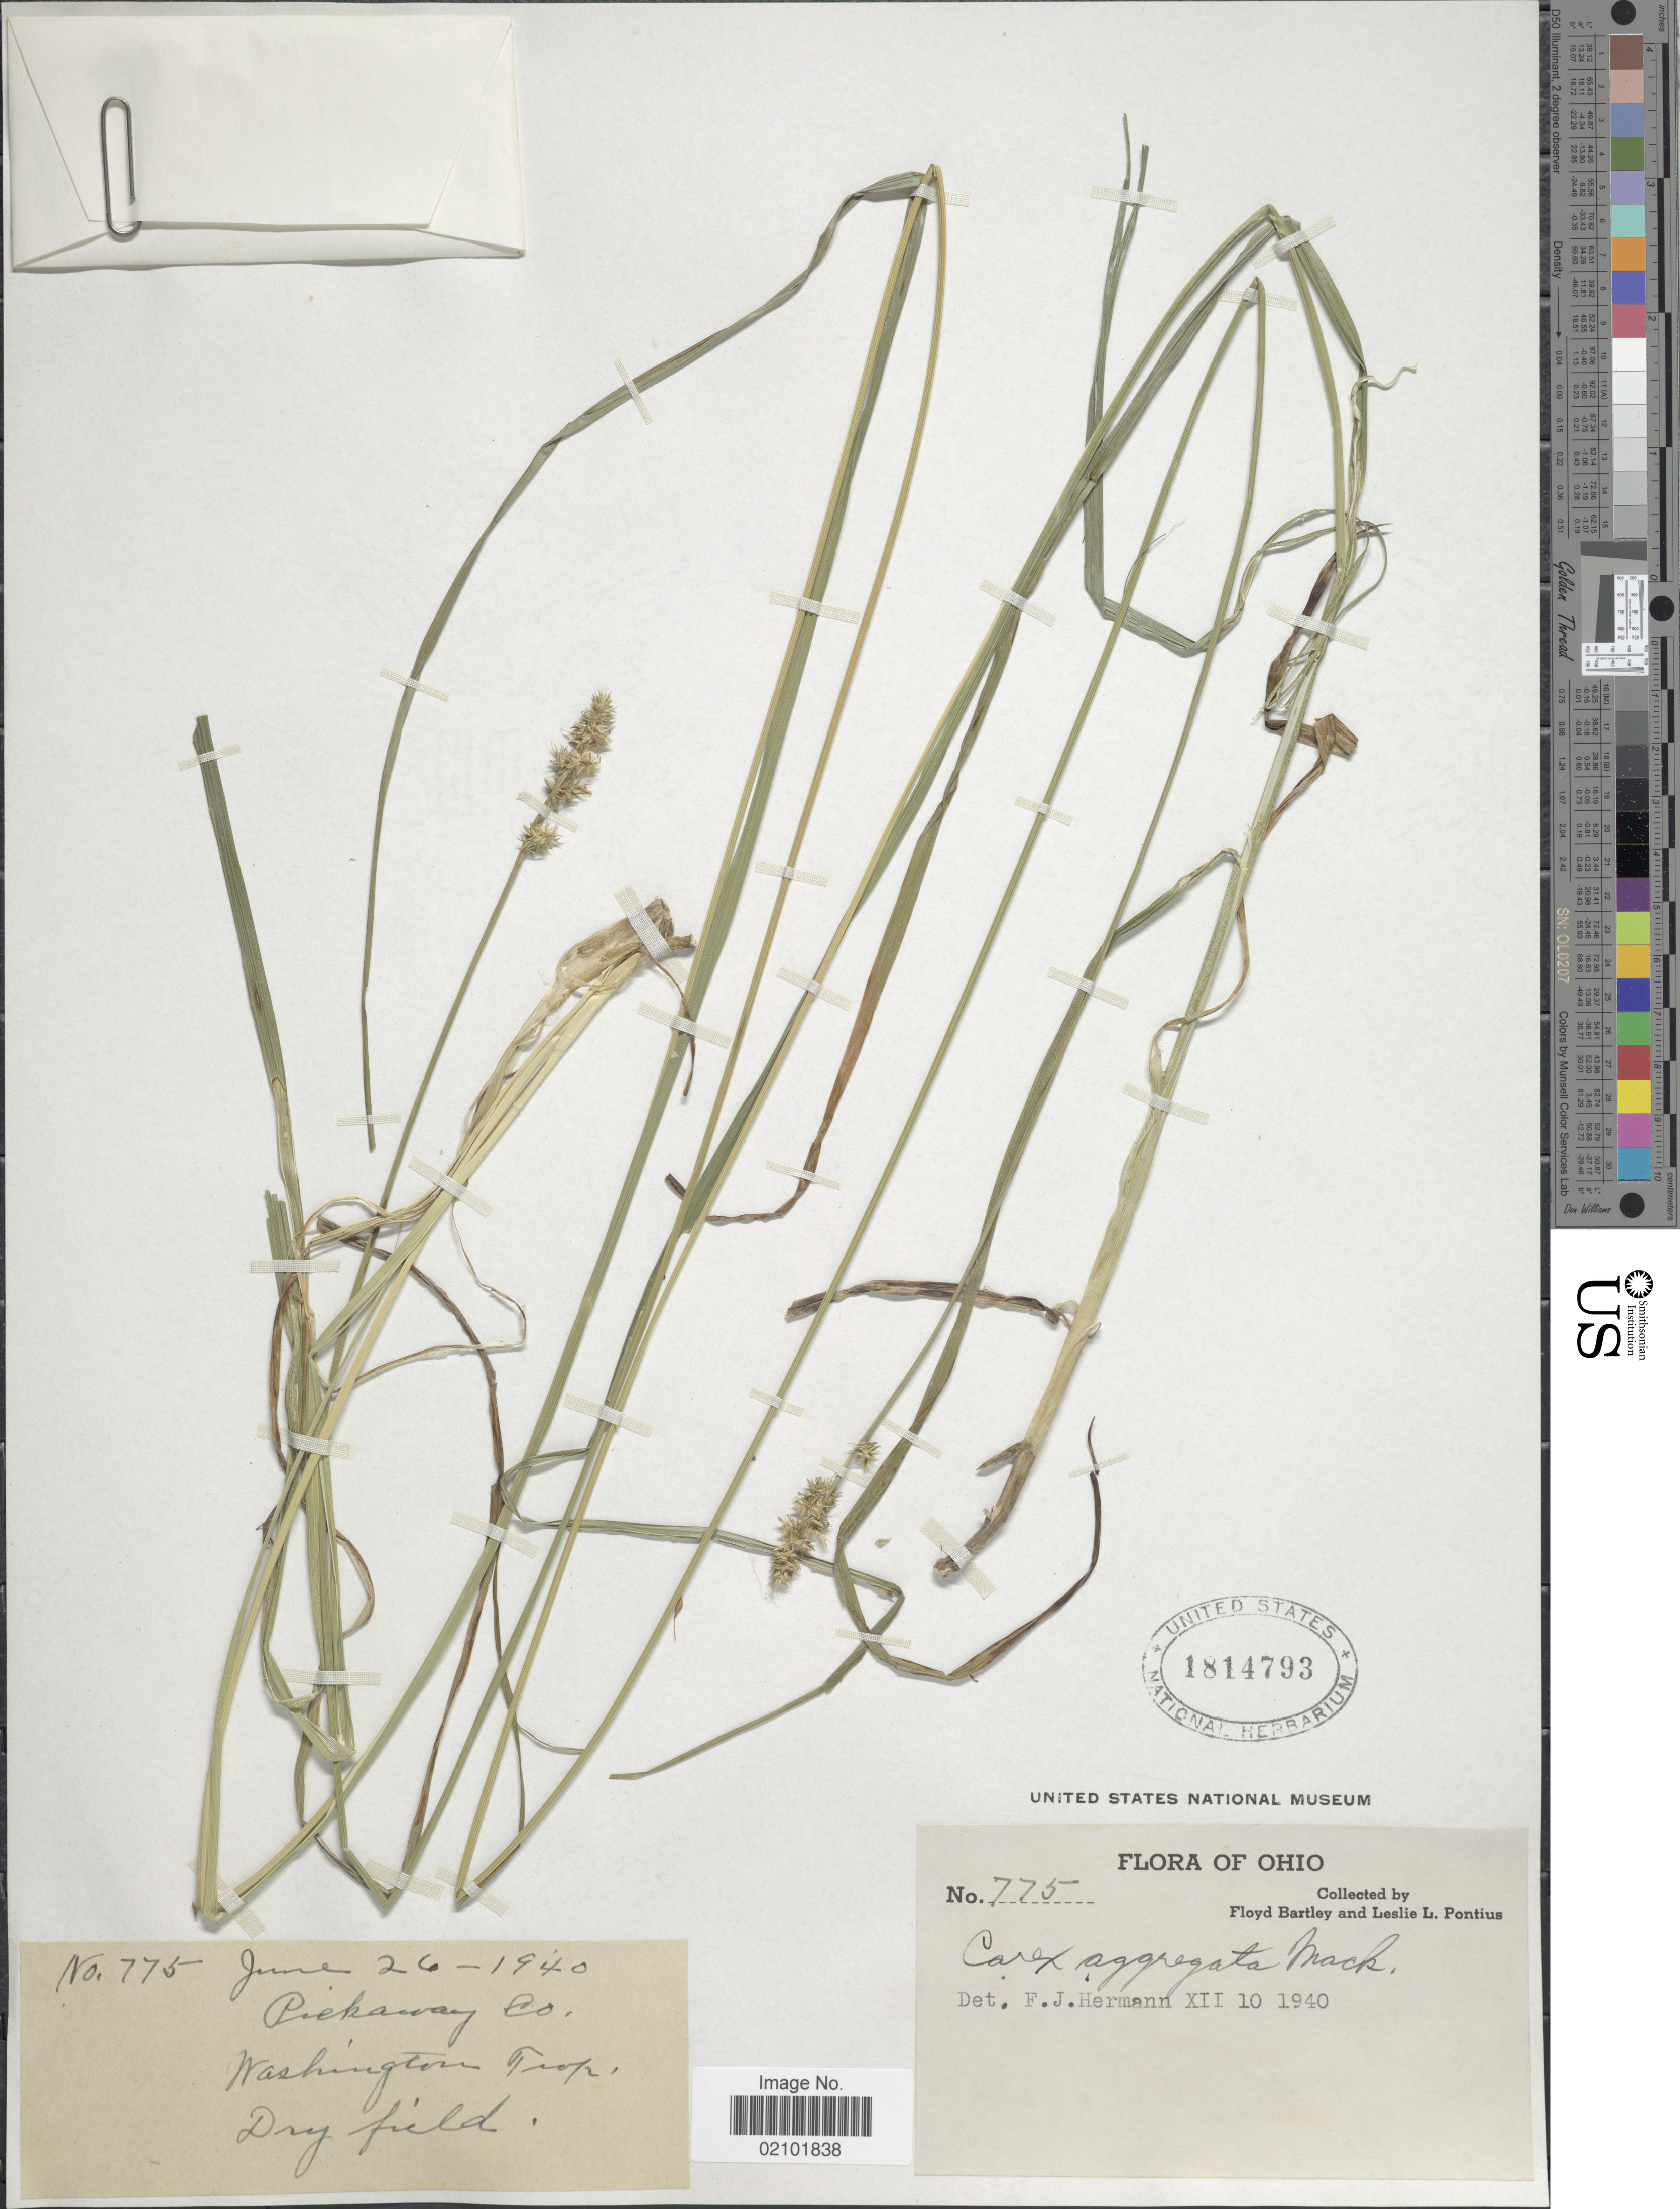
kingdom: Plantae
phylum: Tracheophyta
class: Liliopsida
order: Poales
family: Cyperaceae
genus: Carex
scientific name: Carex aggregata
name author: Mack.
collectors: F. Bartley & L. Pontius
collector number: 775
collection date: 1940-06-26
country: United States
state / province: Ohio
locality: Pickaway Co. Washington Trop.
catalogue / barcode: US 1814793